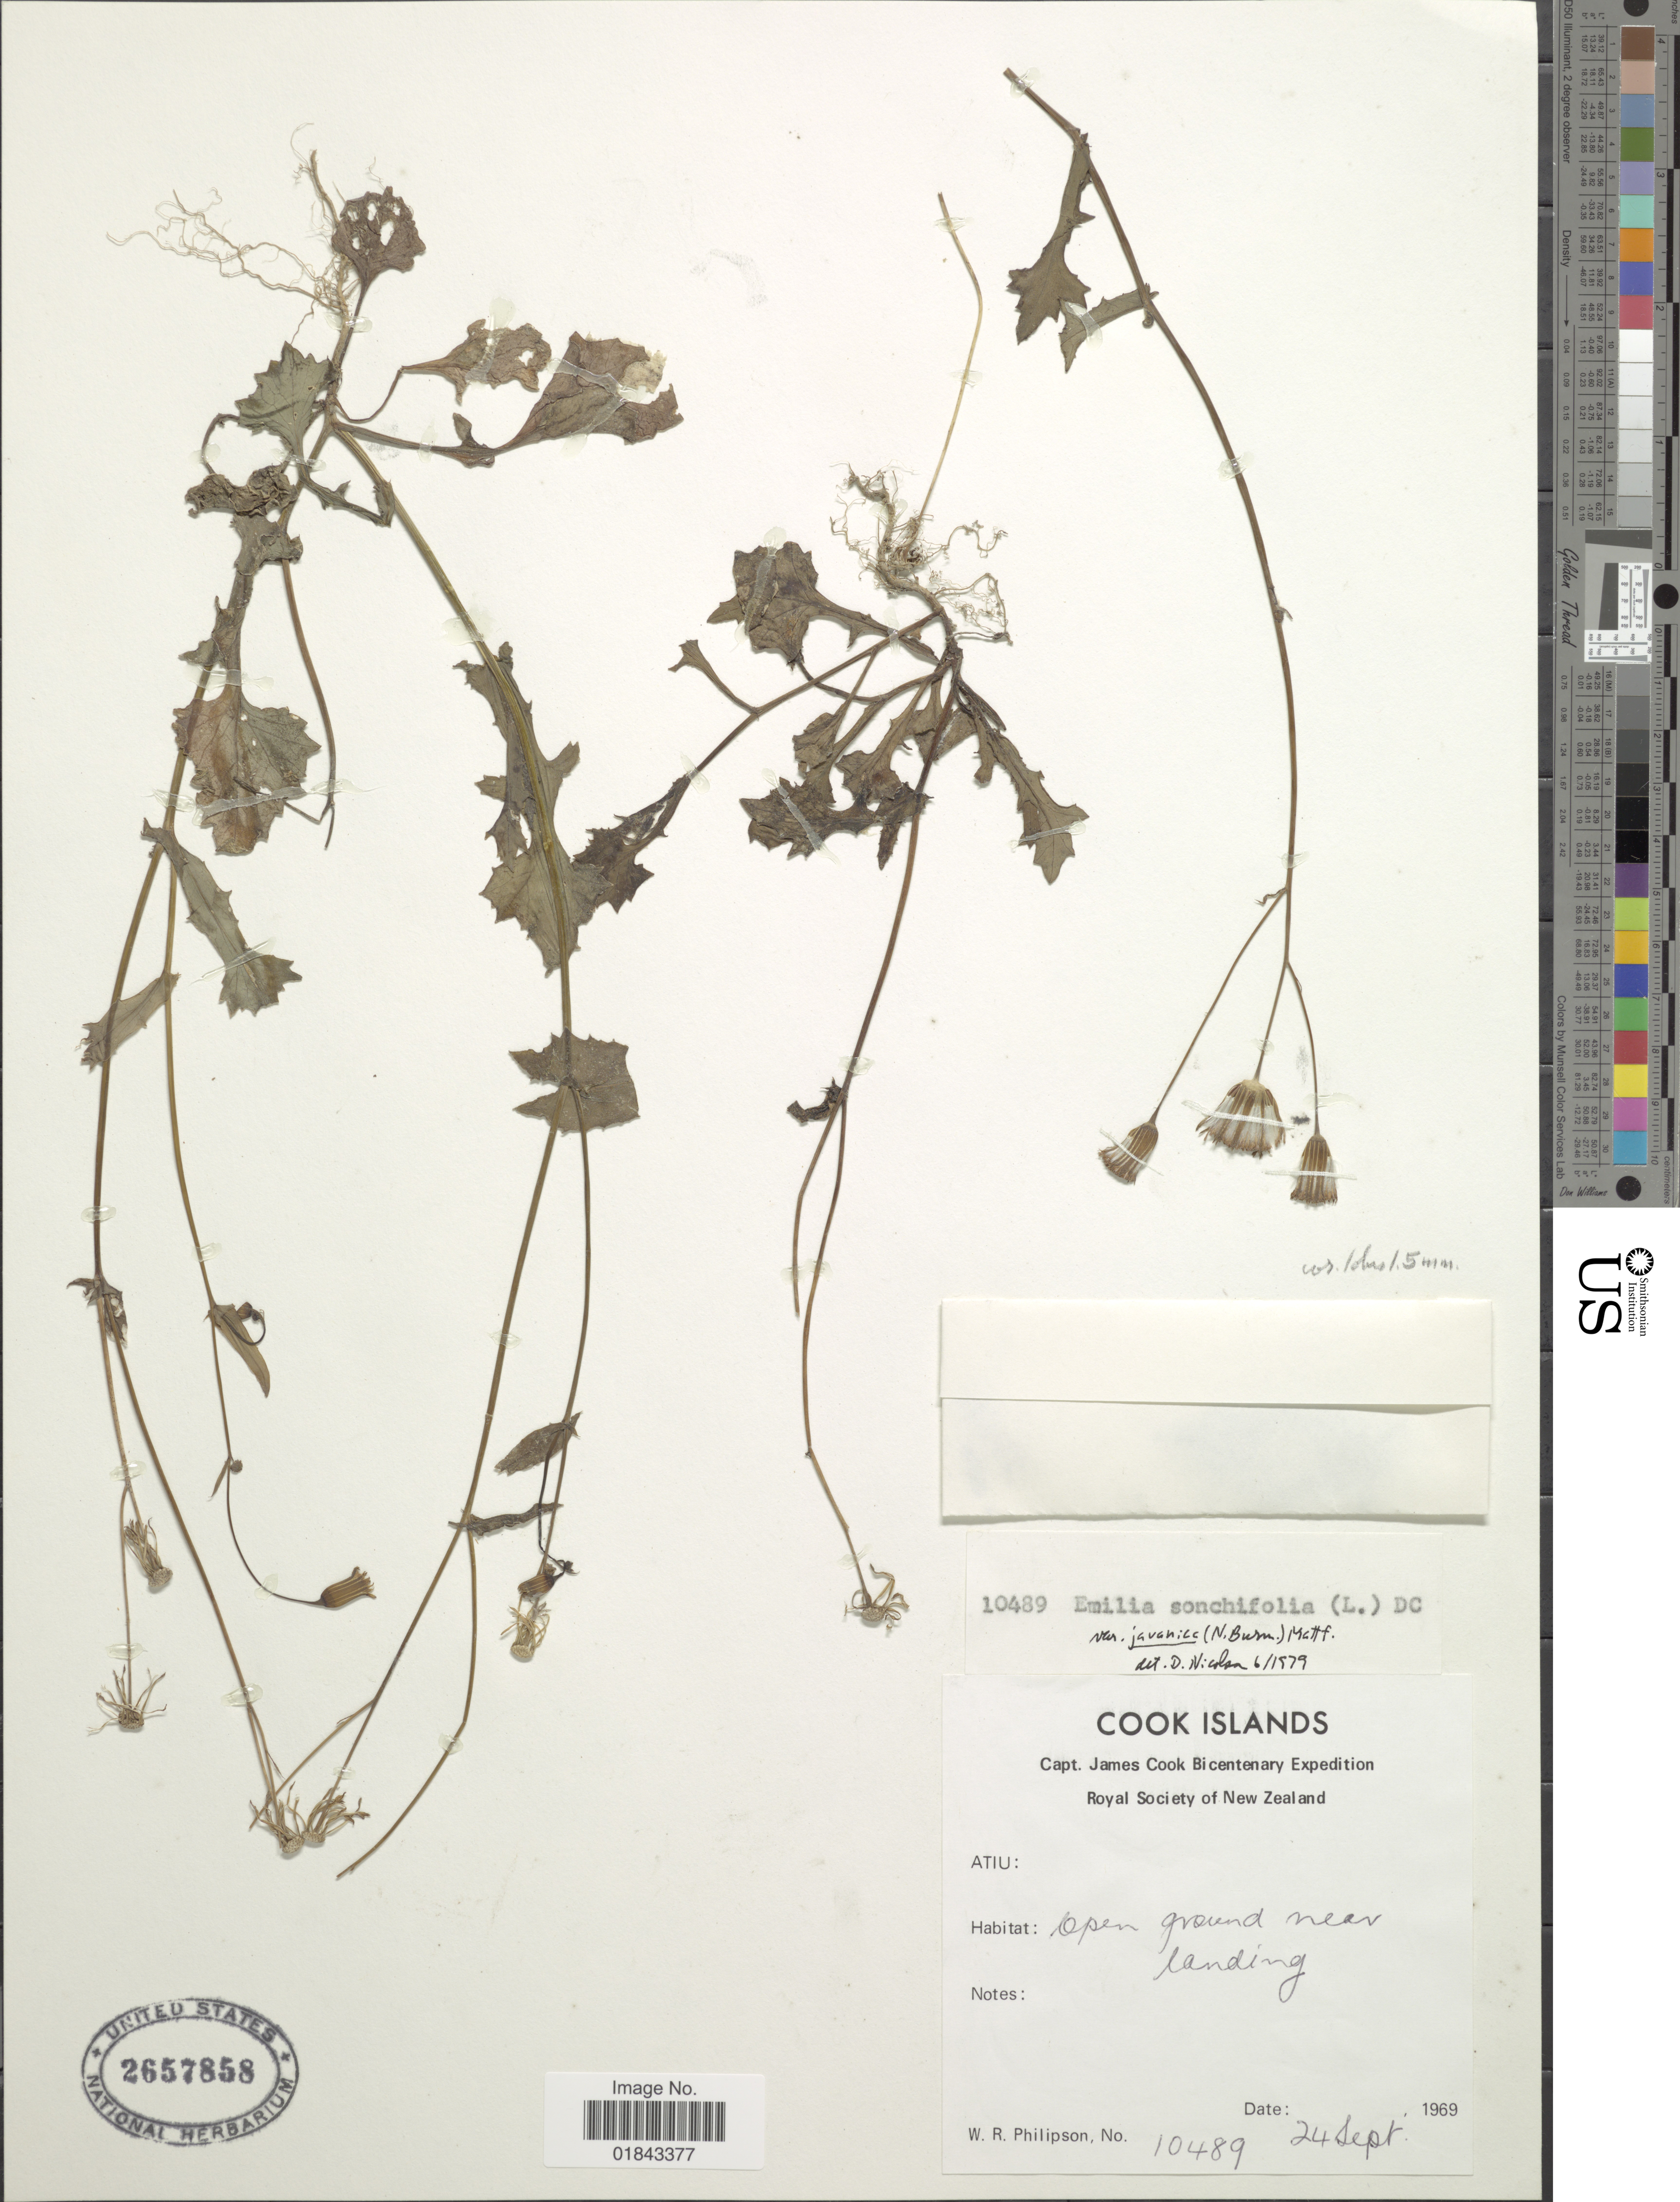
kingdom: Plantae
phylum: Tracheophyta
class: Magnoliopsida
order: Asterales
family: Asteraceae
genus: Emilia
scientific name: Emilia sonchifolia var. javanica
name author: (Burm. f.) Mattf.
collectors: W. R. Philipson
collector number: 10489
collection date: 1969-09-24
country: Cook Islands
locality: Open ground near landing, Royal Society of New Zealand.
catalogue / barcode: US 2657858